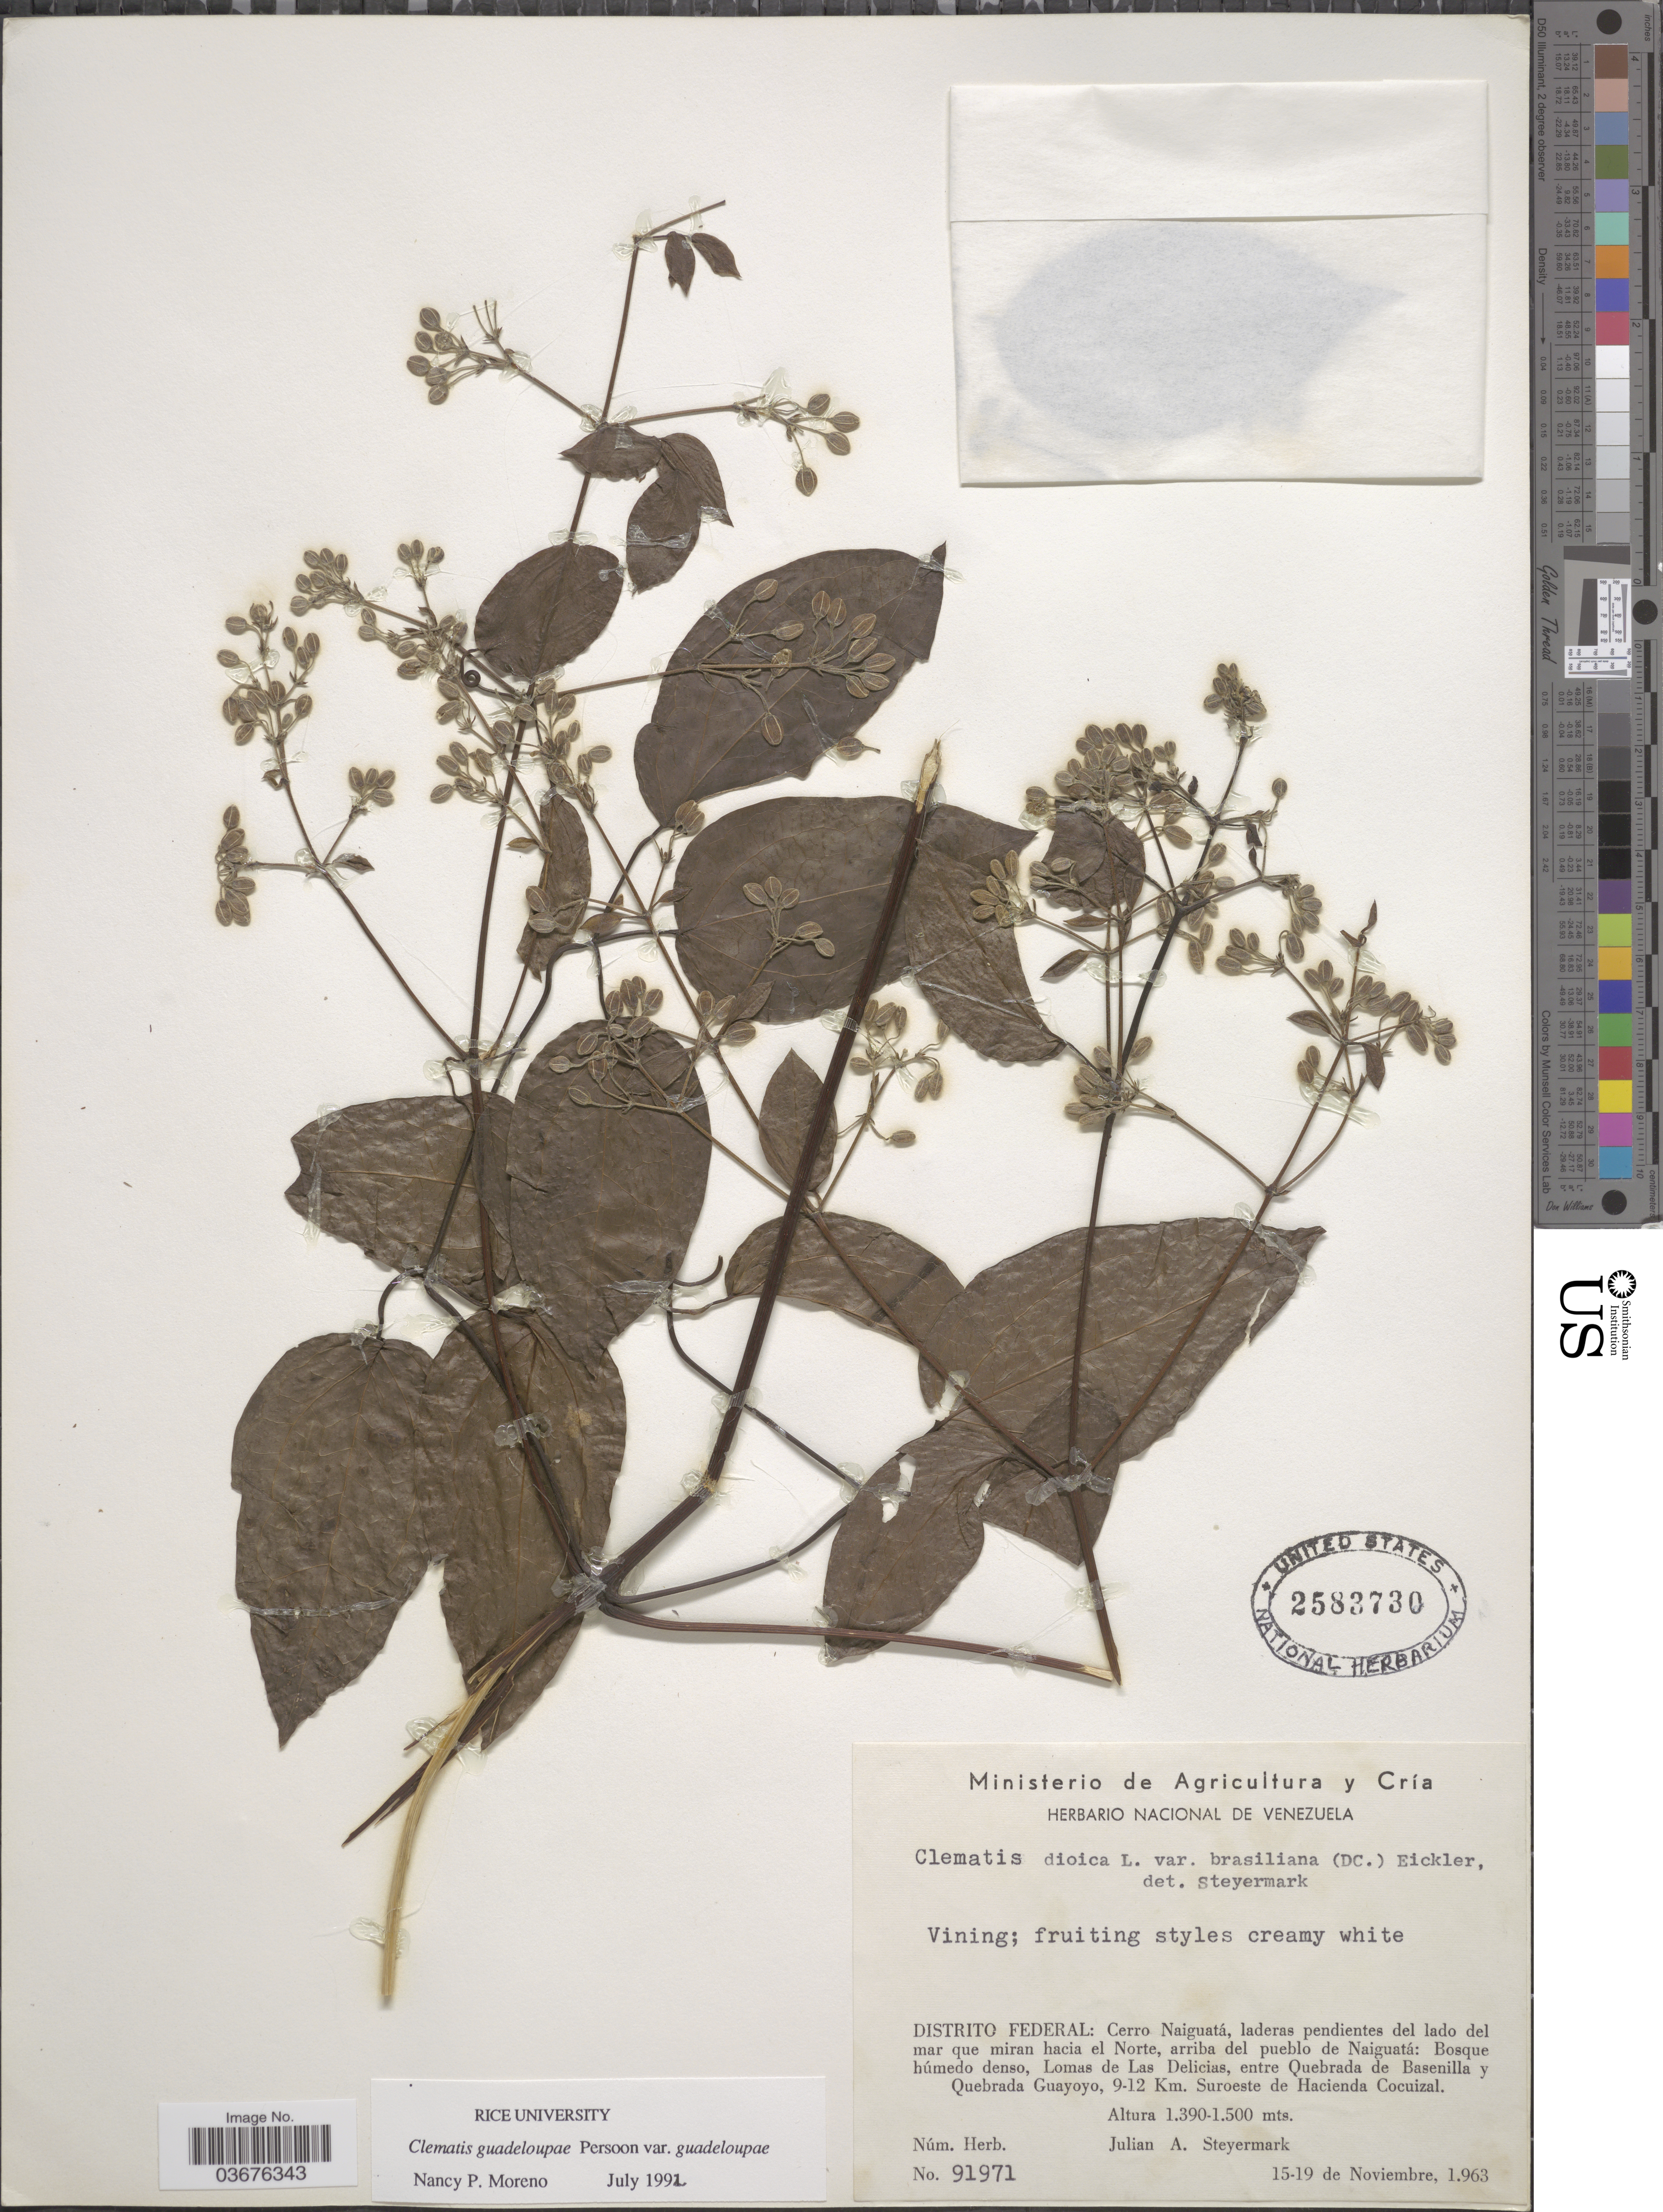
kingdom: Plantae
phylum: Tracheophyta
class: Magnoliopsida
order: Ranunculales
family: Ranunculaceae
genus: Clematis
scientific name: Clematis guadeloupae var. guadeloupae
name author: Pers.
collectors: J. Steyermark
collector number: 91971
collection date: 1963-11-15/1963-11-19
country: Venezuela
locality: Distrito Federal: Cerro Naiguatá, laderas pendientes del lado del mar que miran hacia el Norte, arriba del pueblo de Naiguatá: Bosque húmedo denso, Lomas de Las Delicias, entre Quebrada de Basenilla y Quebrada Guayoyo, 9-12 Km. Suroeste de Hacienda Cocuizal.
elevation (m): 1390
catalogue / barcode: US 2583730